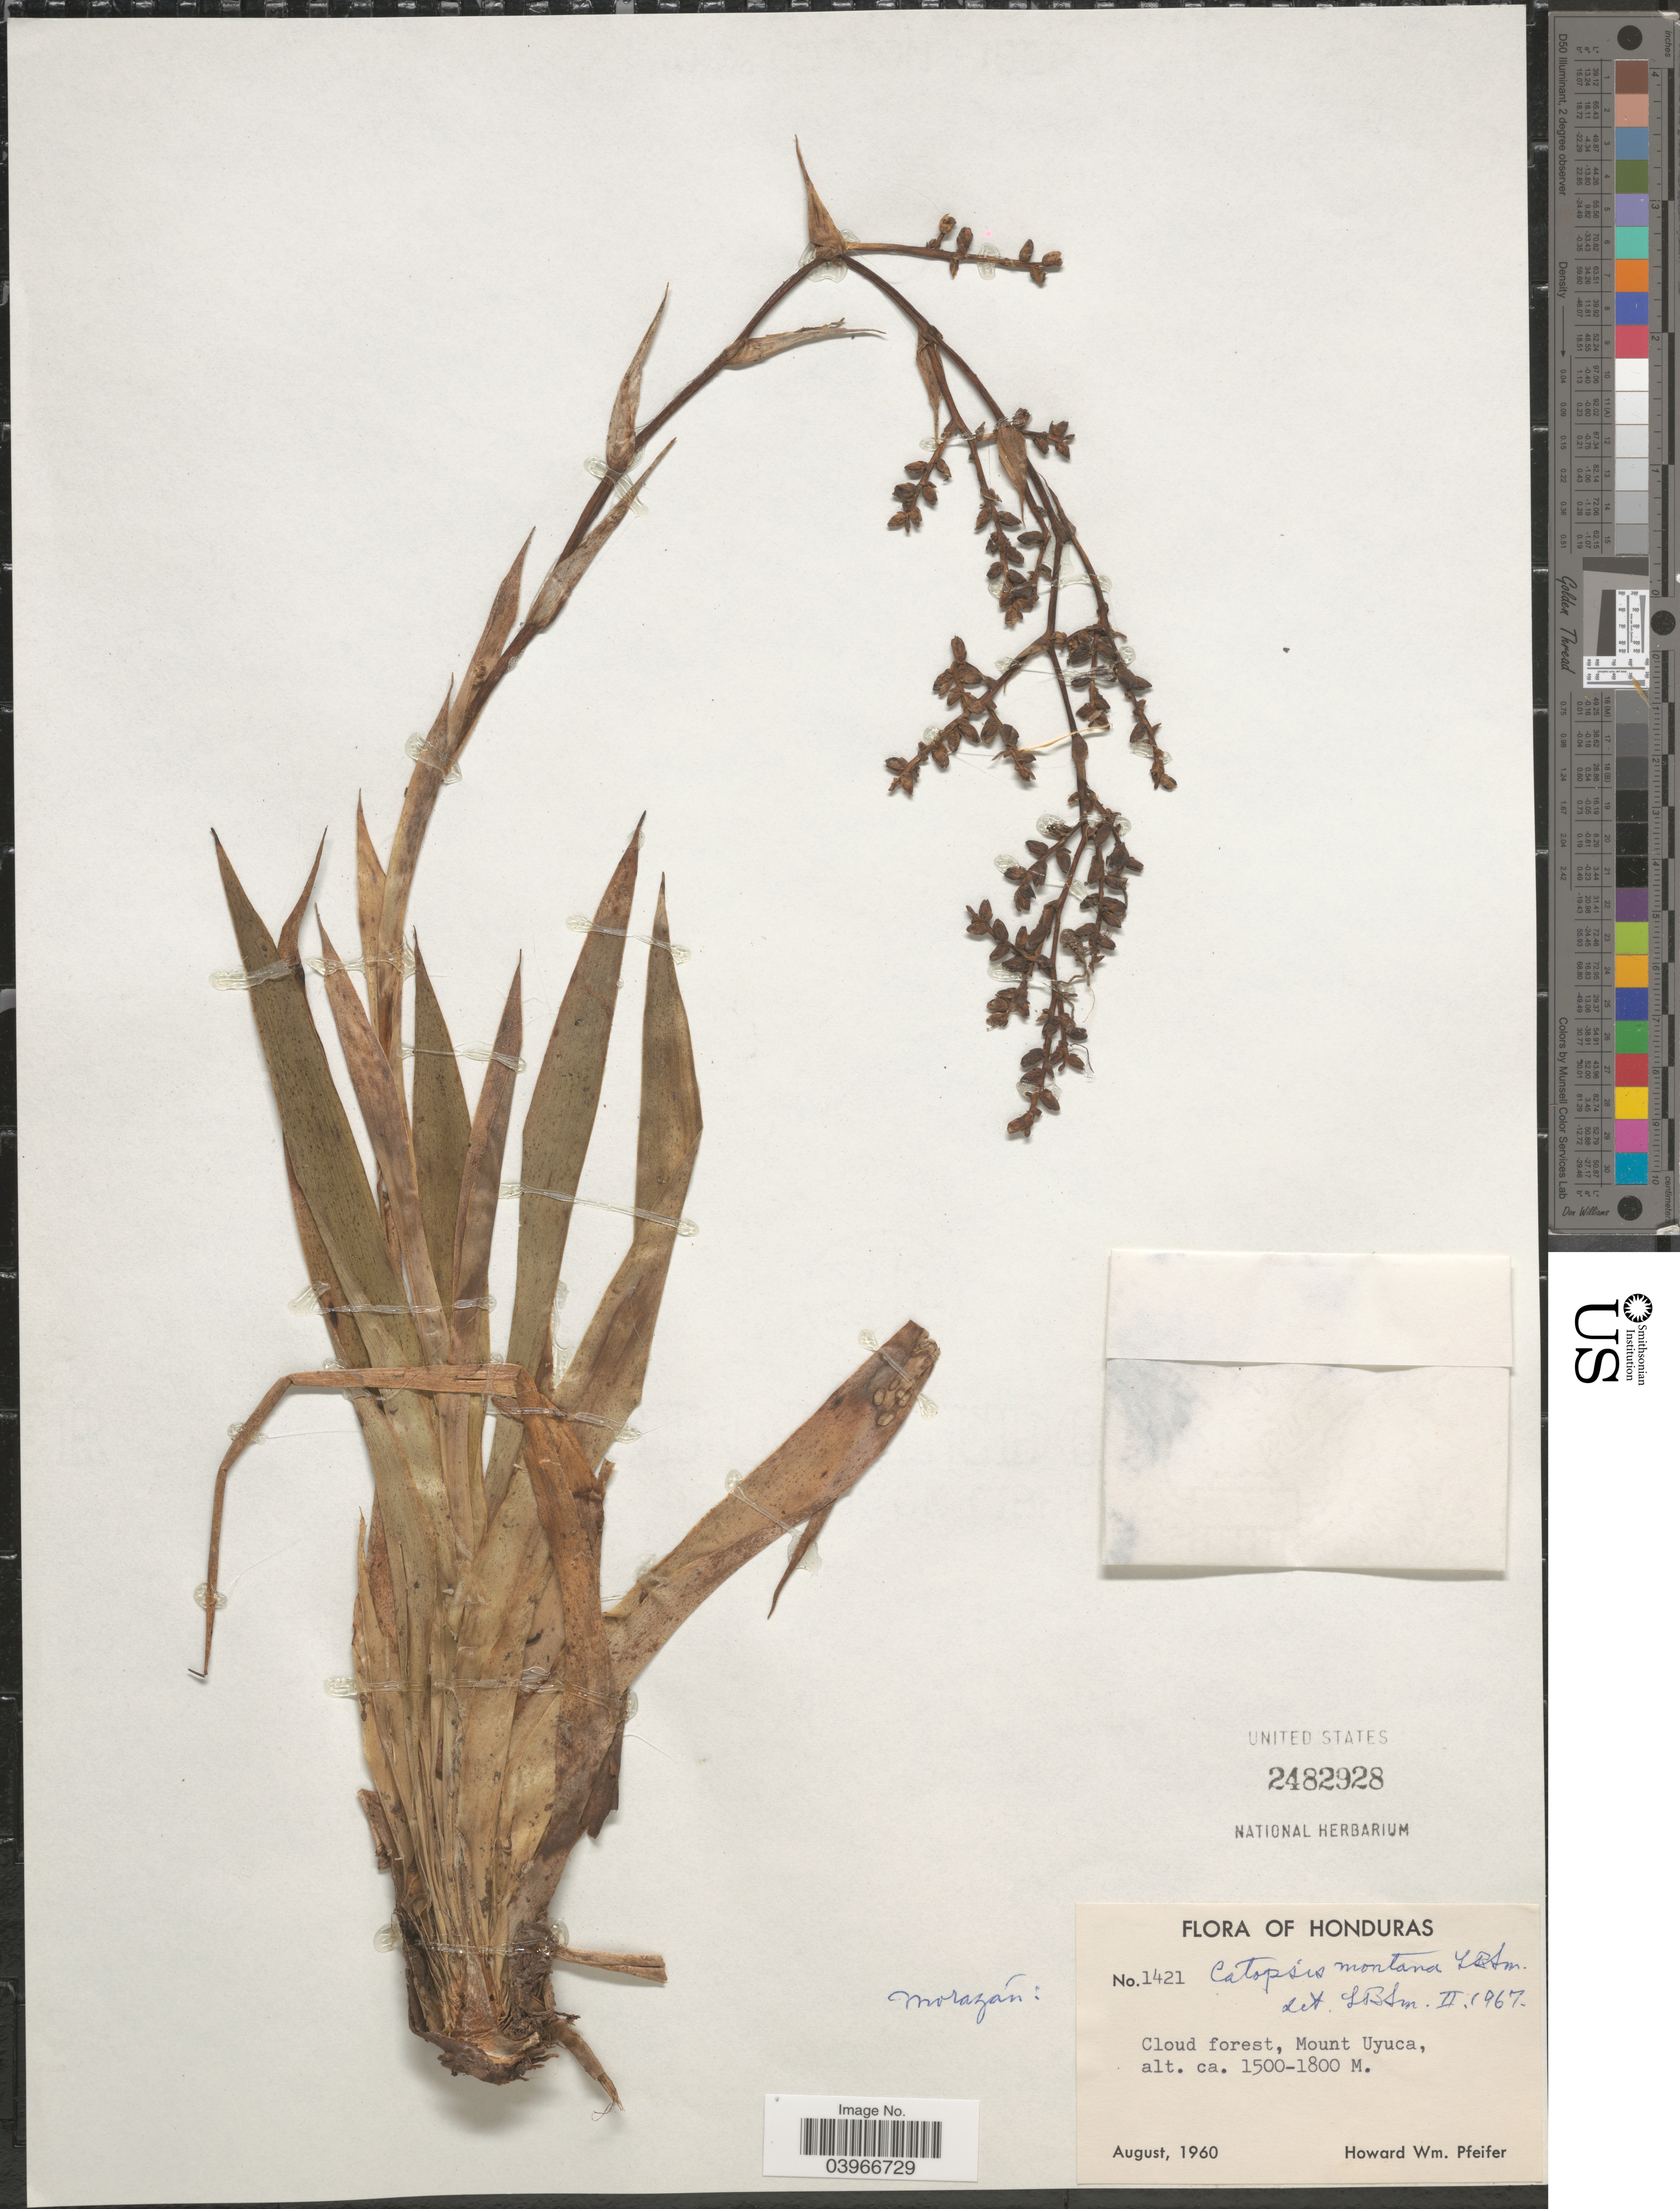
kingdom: Plantae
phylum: Tracheophyta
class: Liliopsida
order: Poales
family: Bromeliaceae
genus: Catopsis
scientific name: Catopsis montana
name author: L.B. Sm.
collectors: H. W. Pfeifer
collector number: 1421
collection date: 1960-08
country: Honduras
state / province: Fco. Morazán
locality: Morazán. Cloud forest, Mount Uyuca.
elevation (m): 1500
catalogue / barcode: US 2482928